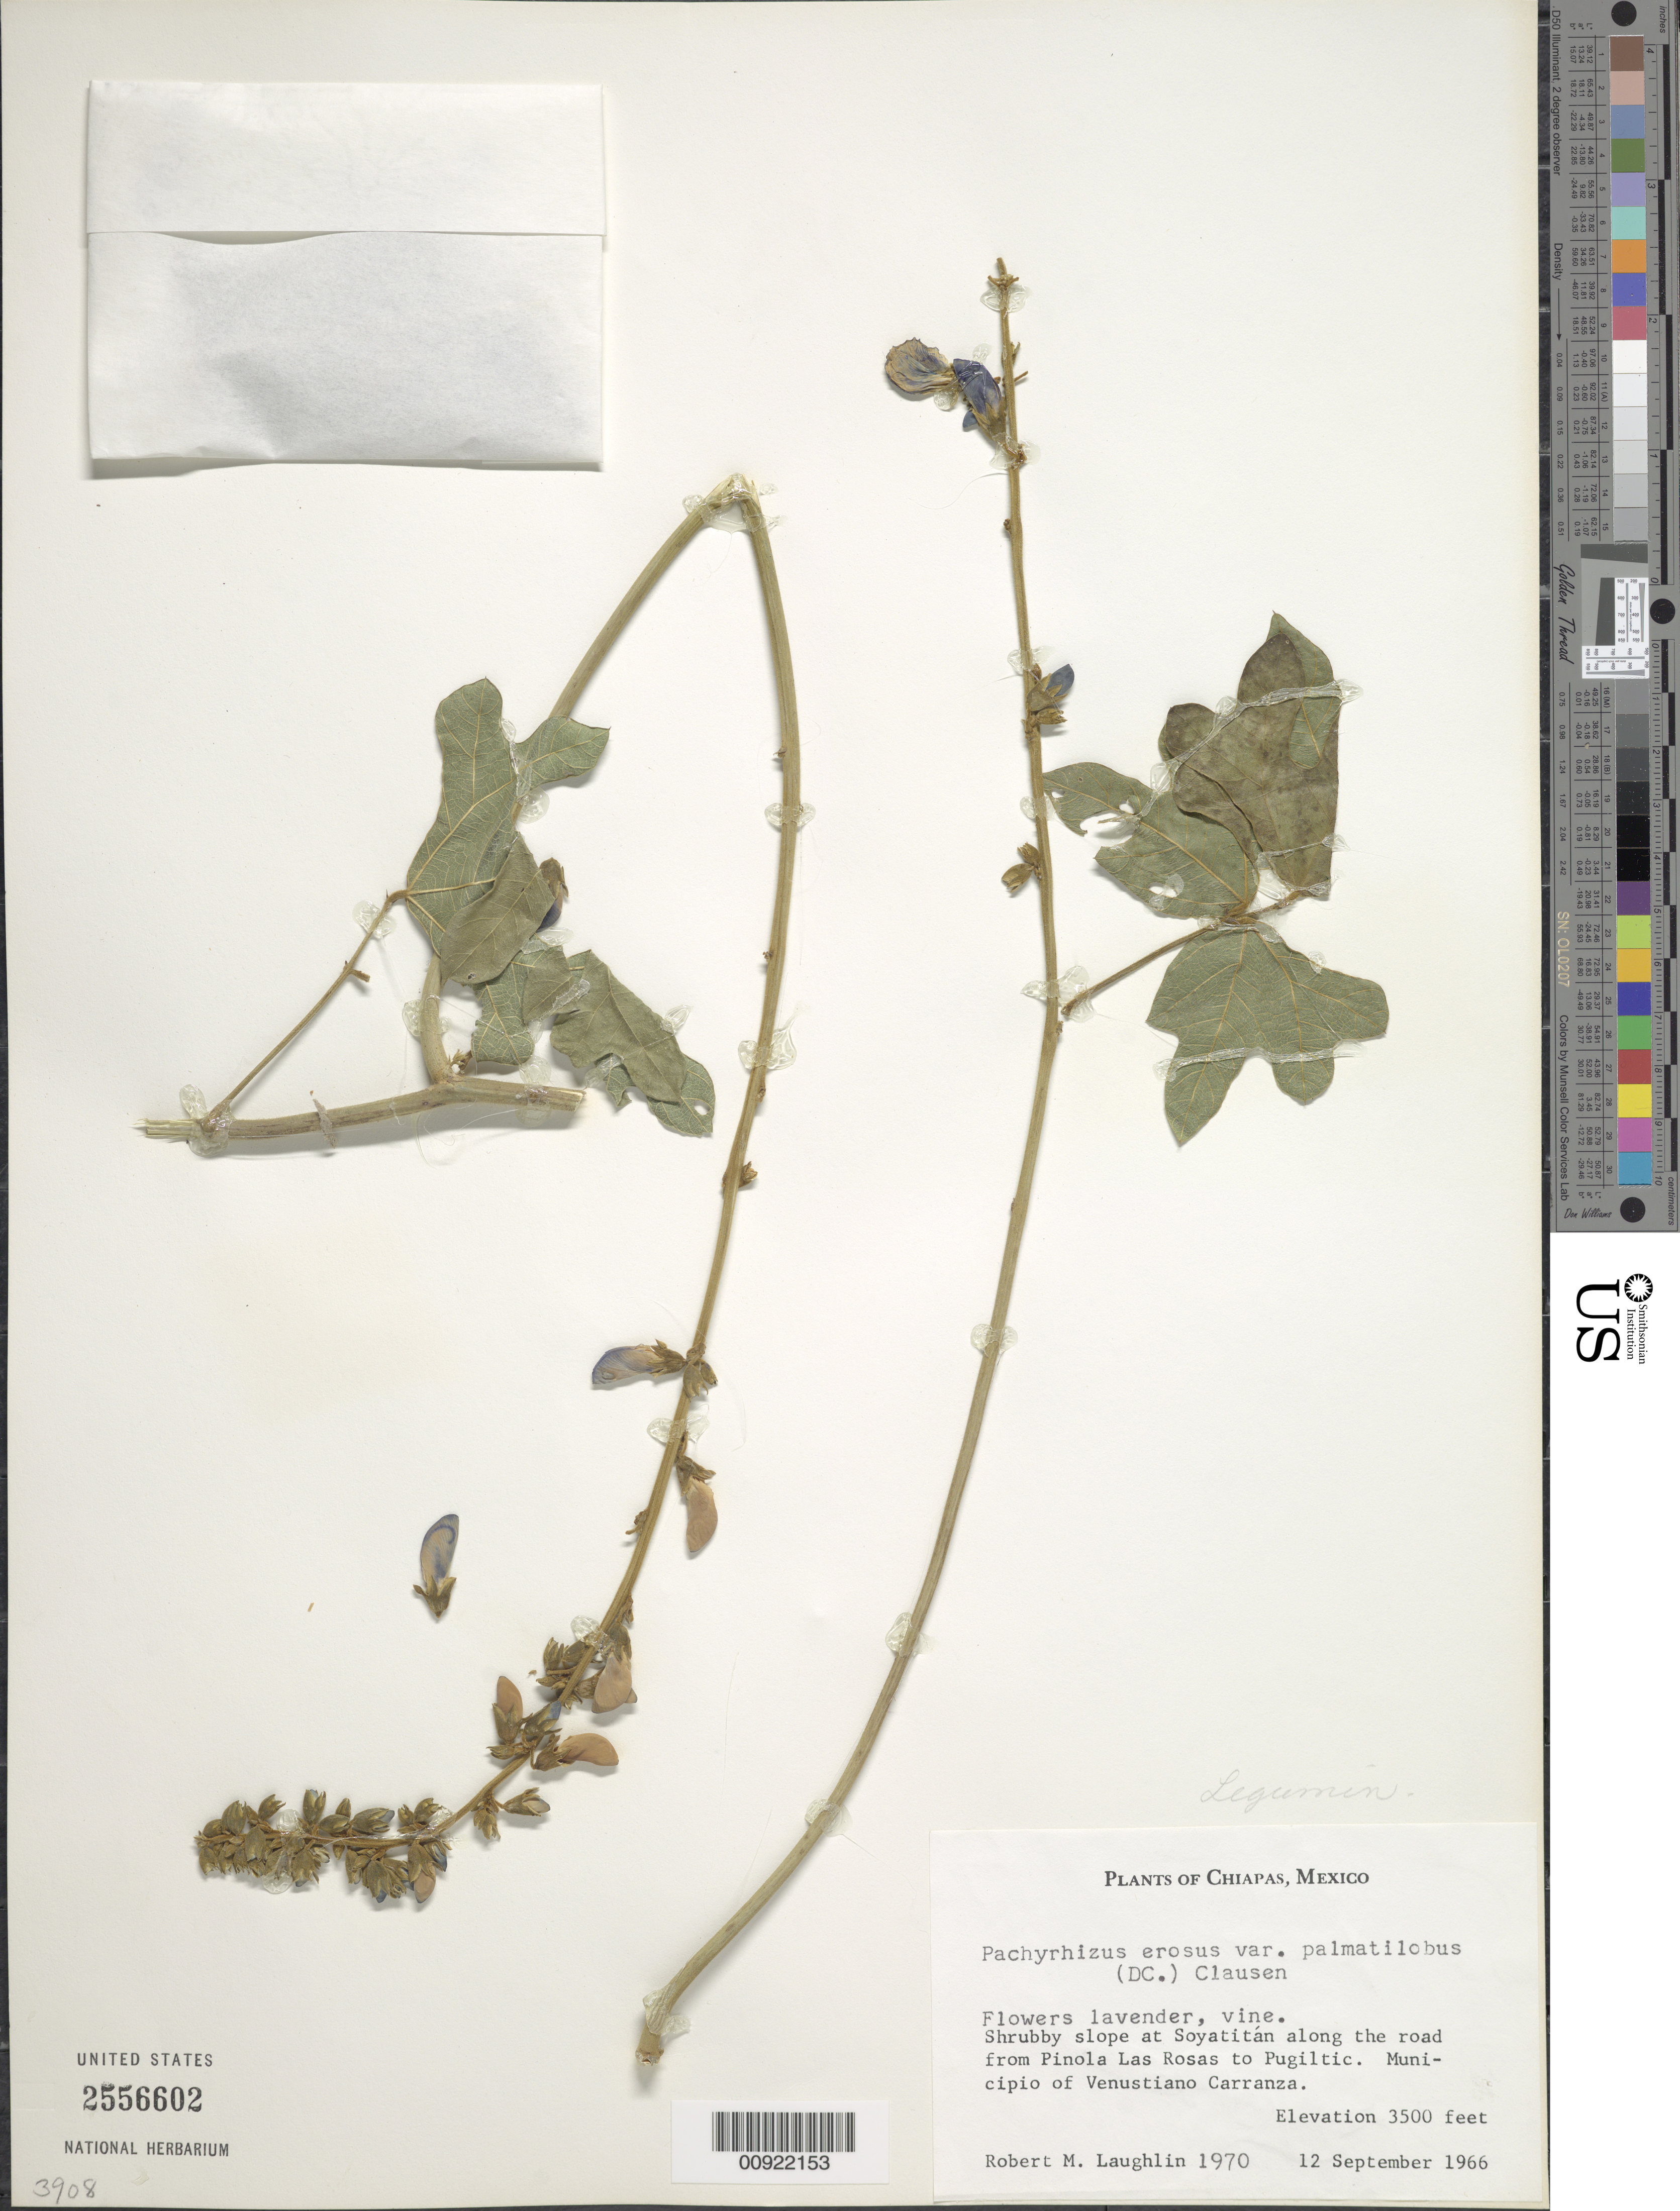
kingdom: Plantae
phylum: Tracheophyta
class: Magnoliopsida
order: Fabales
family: Fabaceae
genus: Pachyrhizus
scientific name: Pachyrhizus erosus var. palmatilobus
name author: (L.) Urb.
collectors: R. M. Laughlin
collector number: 1970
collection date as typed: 12 Sep 1966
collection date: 1966-09-12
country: Mexico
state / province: Chiapas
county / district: Venustiano Carranza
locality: At Soyatitán along the road from Pinola Las Rosas to Pugiltic. Municipio of Venustiano Carranza, Chiapas.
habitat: Shrubby slope.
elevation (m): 1067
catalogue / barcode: US 2556602